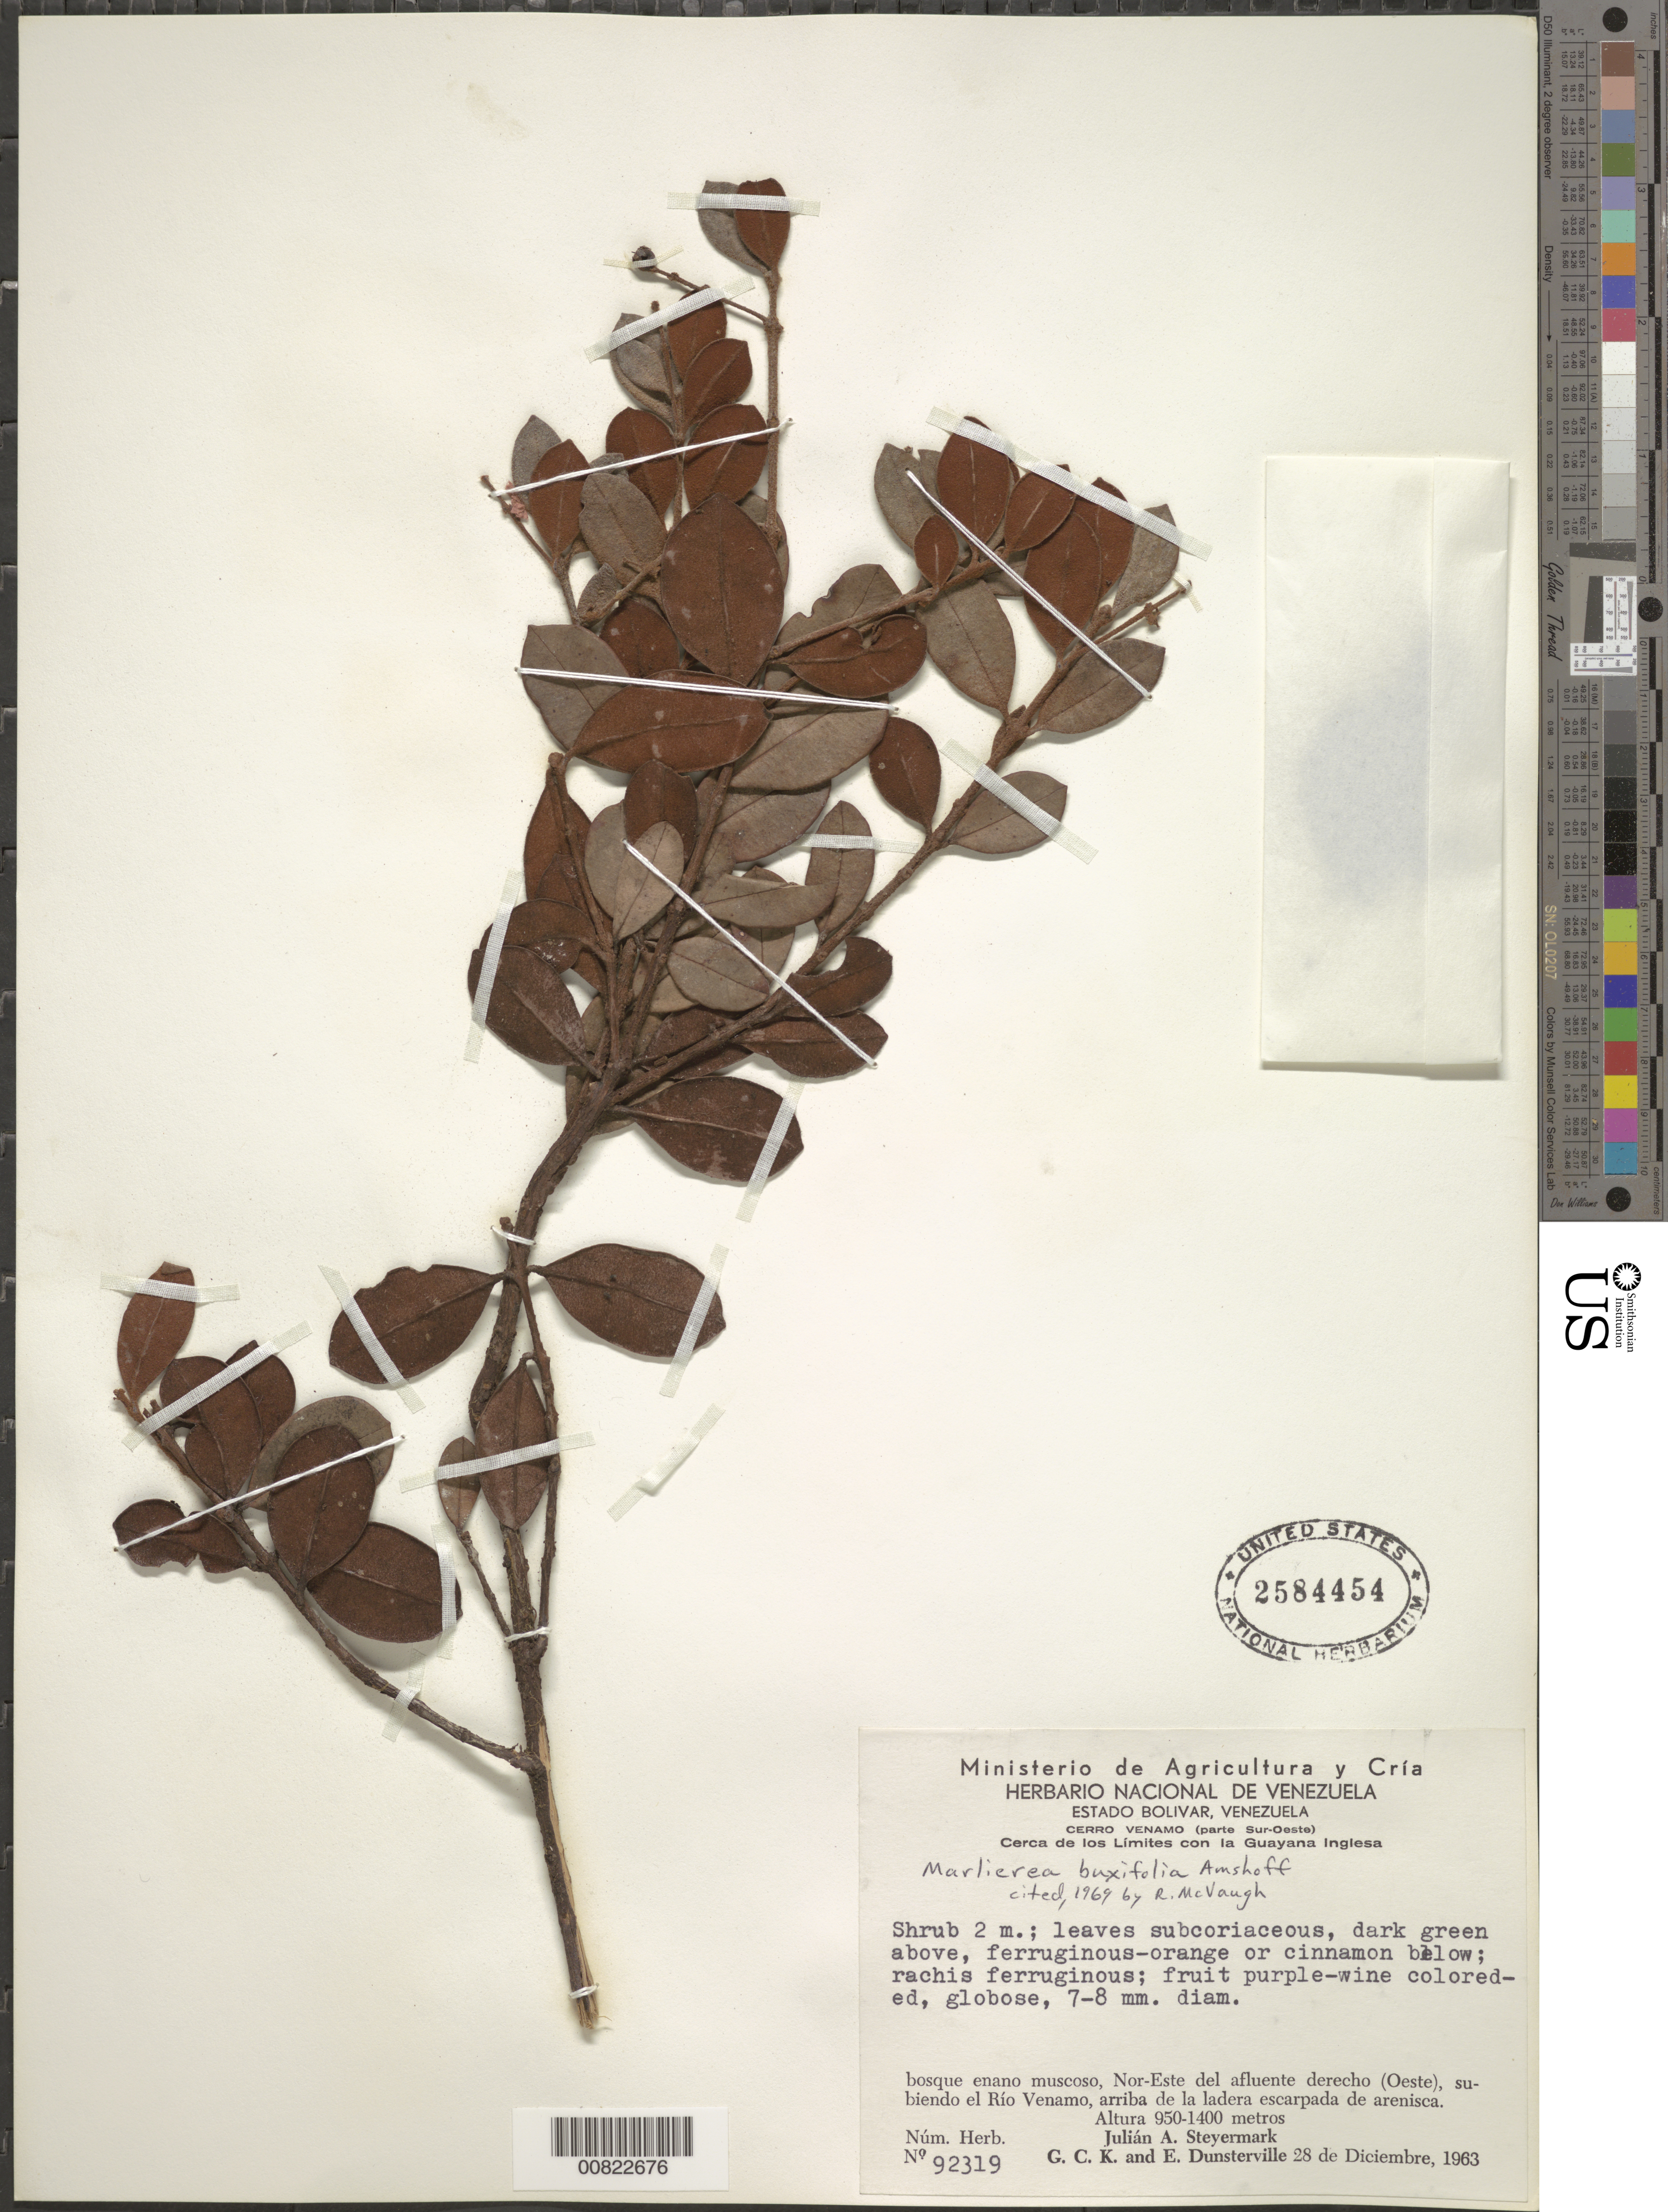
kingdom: Plantae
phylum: Tracheophyta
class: Magnoliopsida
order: Myrtales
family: Myrtaceae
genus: Myrcia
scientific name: Myrcia neobuxifolia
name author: E. Lucas & C.E. Wilson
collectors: J. Steyermark, G. C. K. Dunsterville & E. Dunsterville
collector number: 92319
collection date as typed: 28-Dec-63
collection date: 1963-12-28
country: Venezuela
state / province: Bolívar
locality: Cerro Venamo, Río Venamo, cerca de los limites con Guayana Inglesa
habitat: Bosque enano muscoso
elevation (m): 950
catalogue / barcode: US 2584454